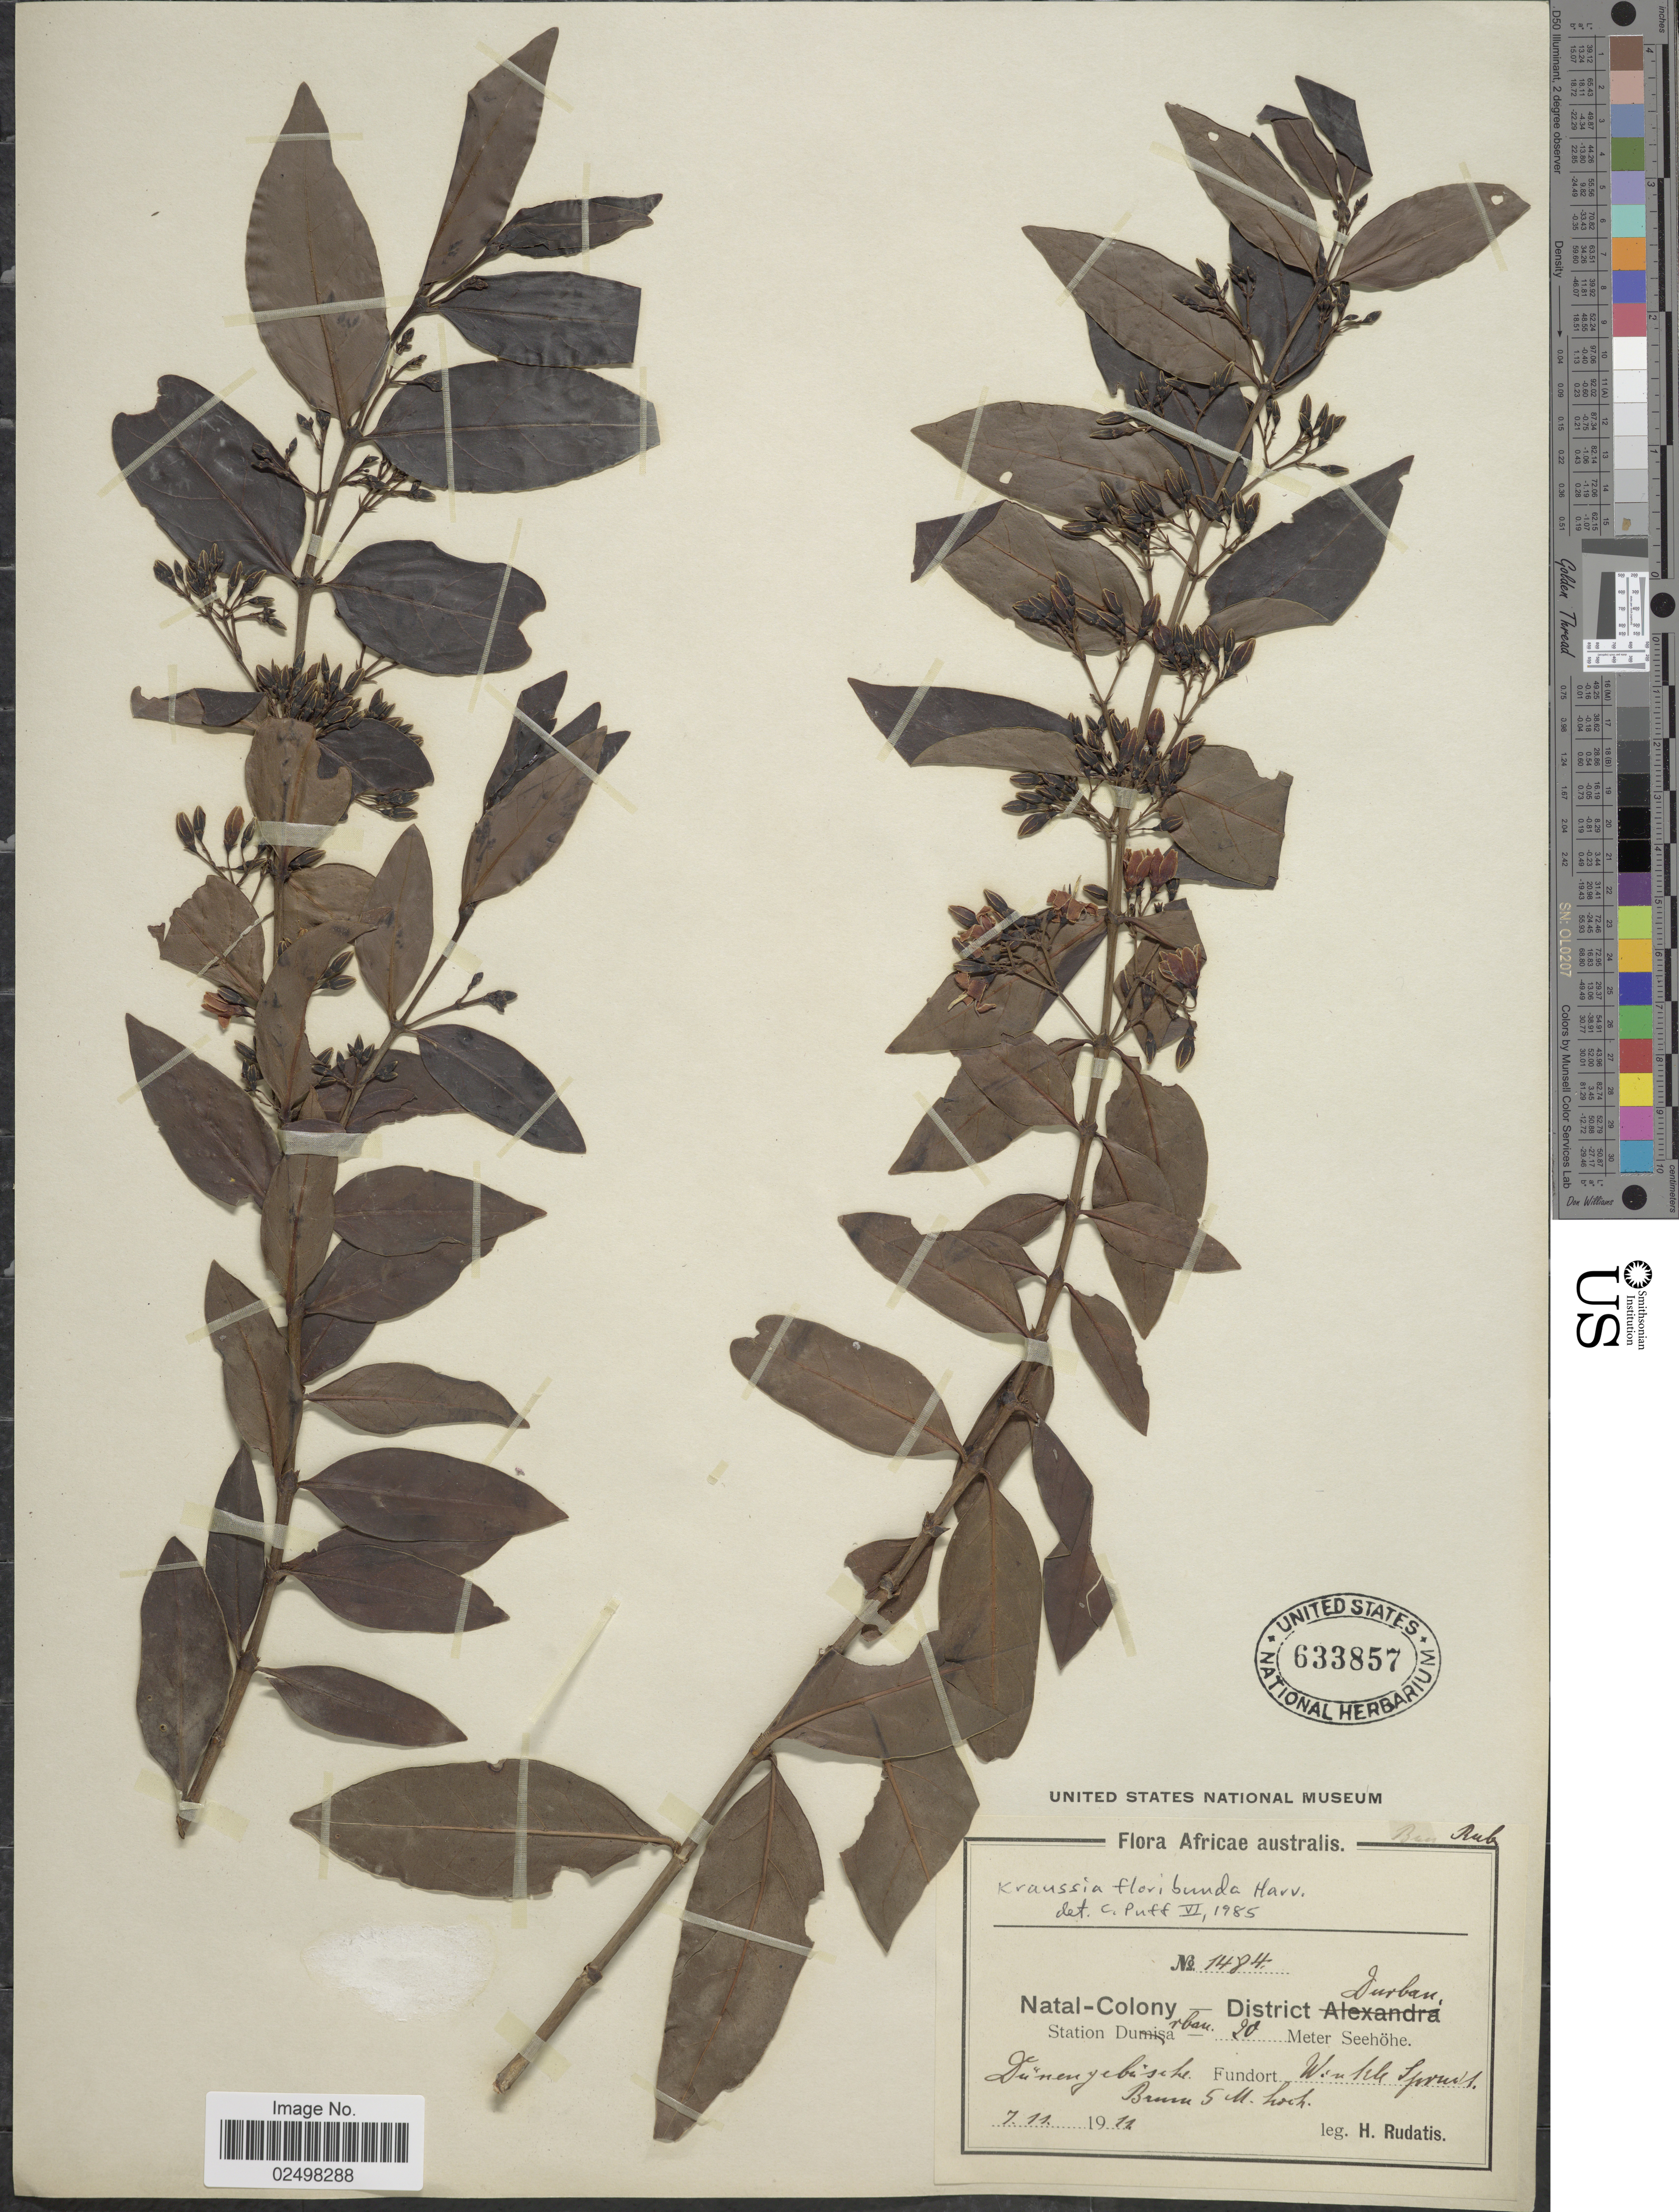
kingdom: Plantae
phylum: Tracheophyta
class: Magnoliopsida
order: Gentianales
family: Rubiaceae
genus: Kraussia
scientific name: Kraussia floribunda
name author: Harv.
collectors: H. Rudatis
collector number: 1484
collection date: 1911-11-07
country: South Africa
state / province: KwaZulu-Natal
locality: Africae australis. Natal-Colony - District Durban. Station Durban, [illegible text]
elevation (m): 20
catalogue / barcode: US 633857